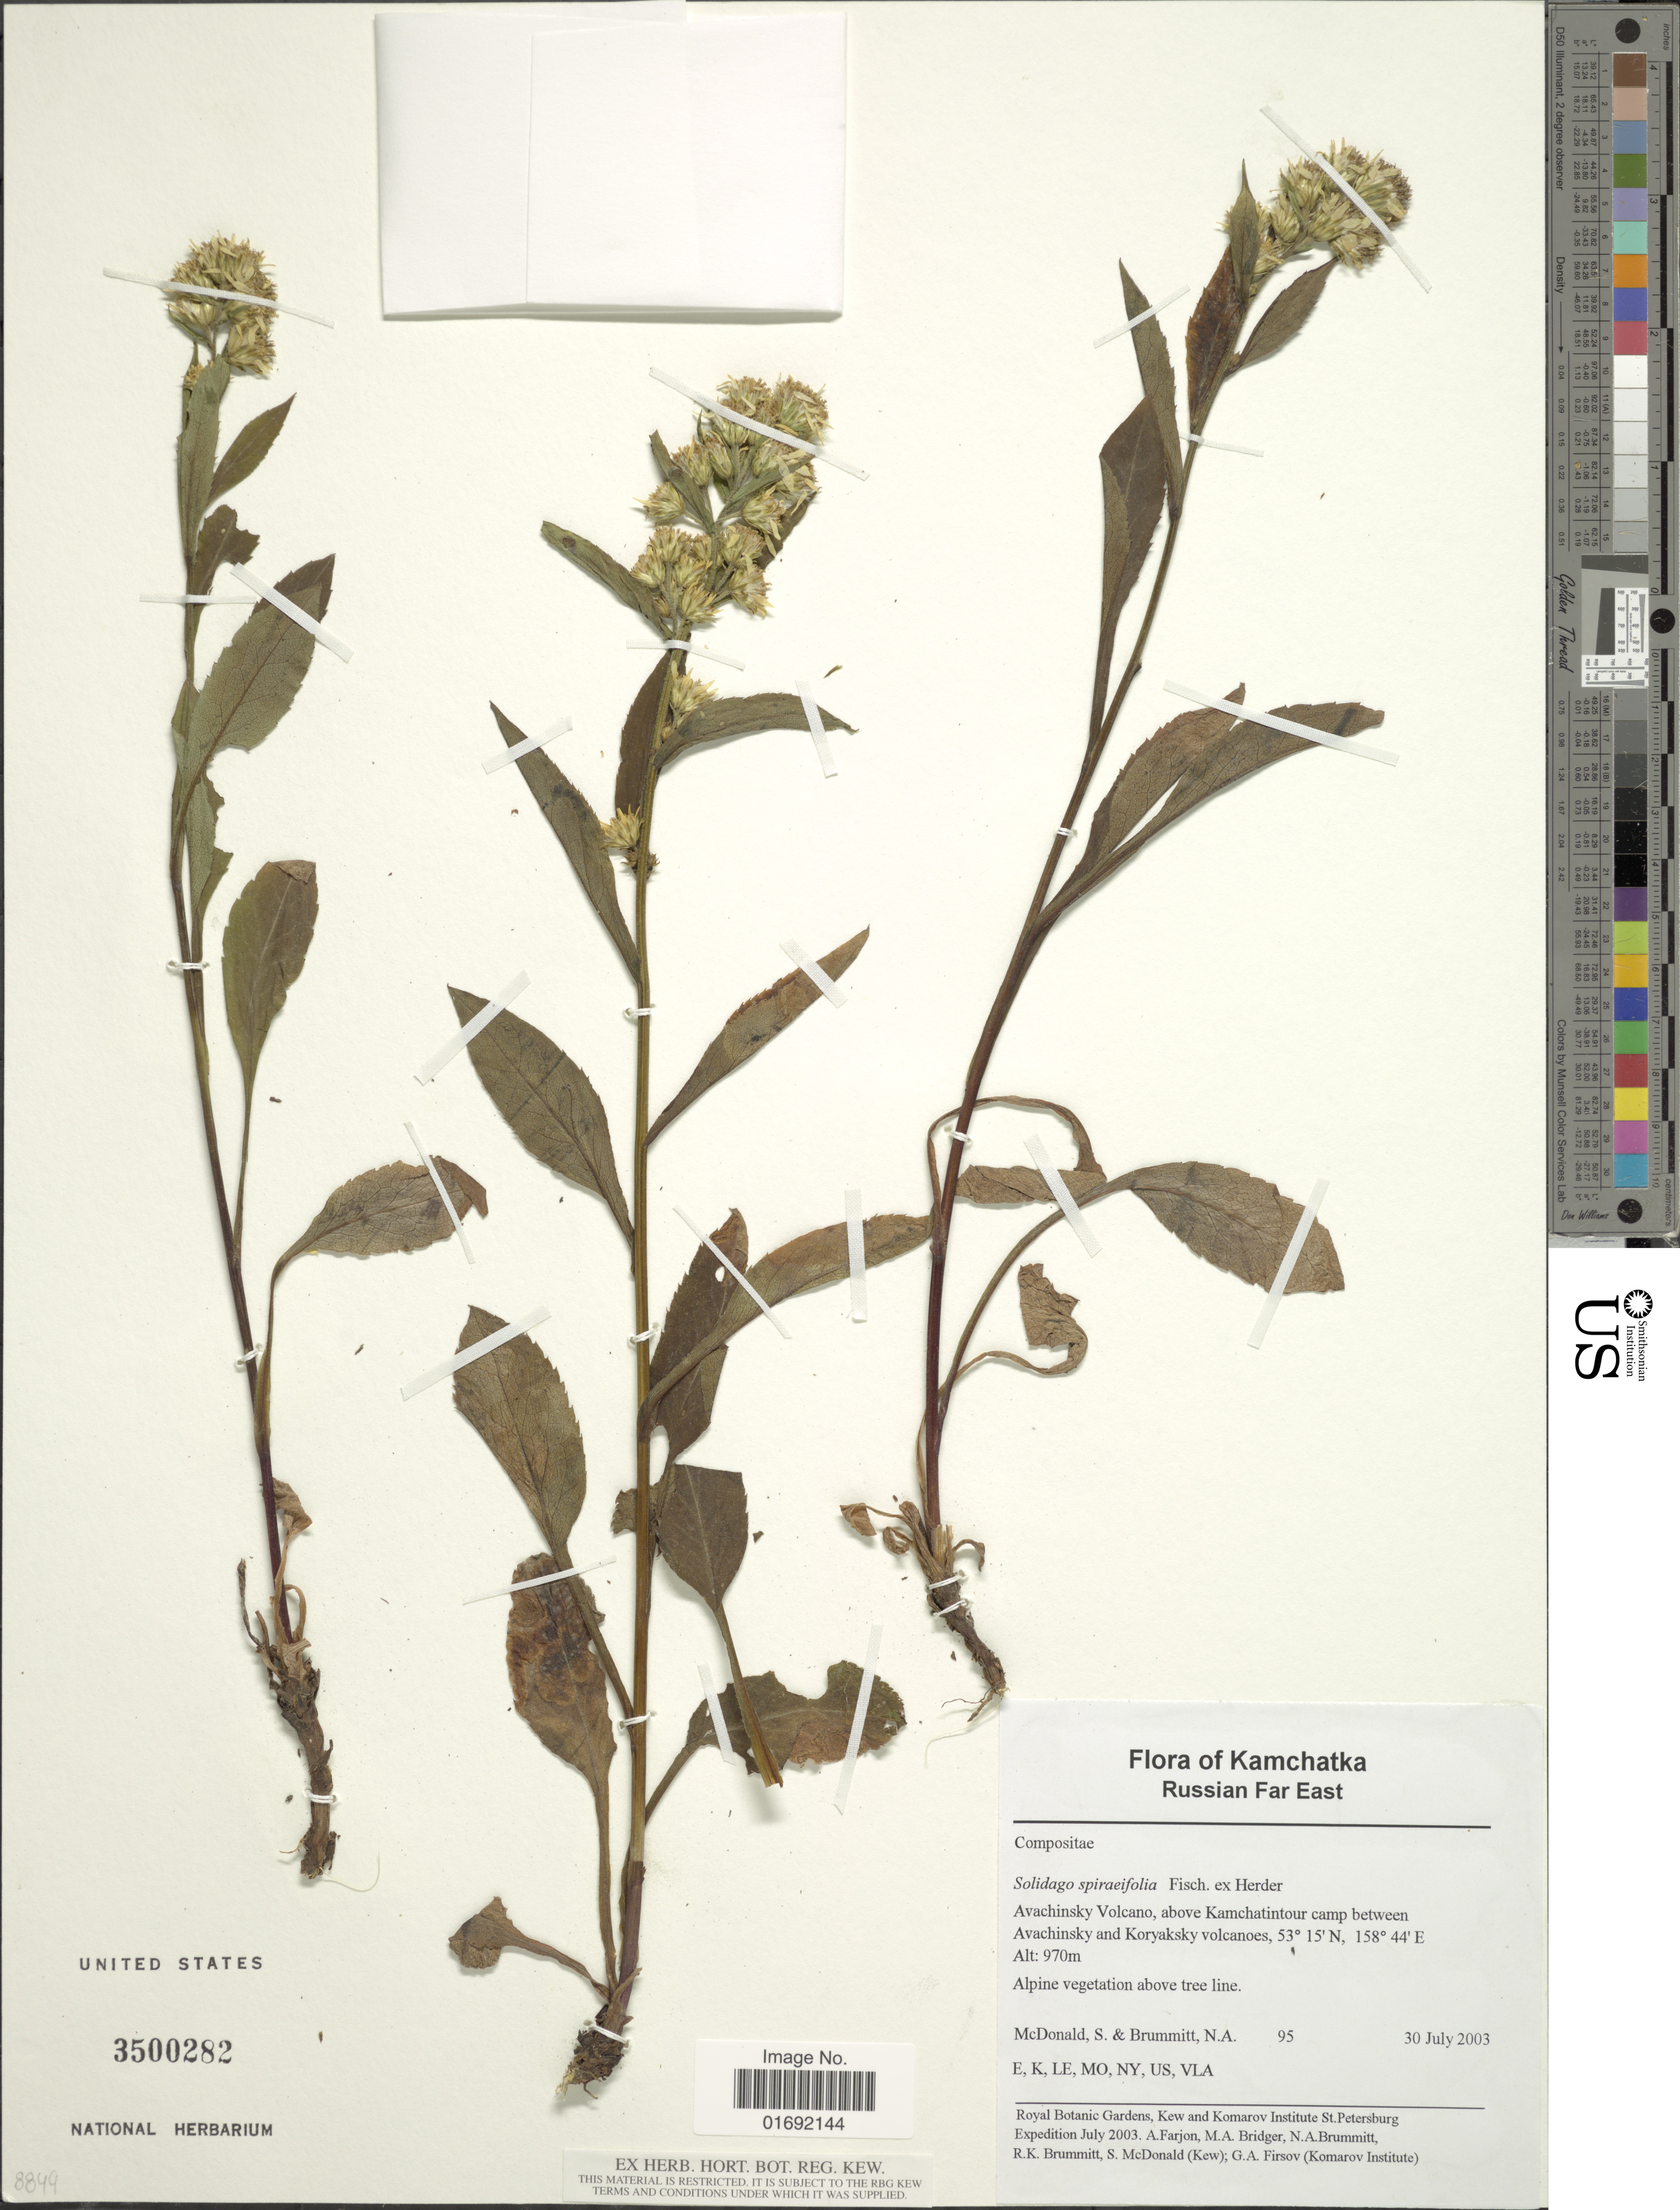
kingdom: Plantae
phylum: Tracheophyta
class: Magnoliopsida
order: Asterales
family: Asteraceae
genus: Solidago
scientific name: Solidago spiraeifolia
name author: Fisch. ex Herd.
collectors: S. McDonald & N. A . Brummitt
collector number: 95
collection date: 2003-07-30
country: Russian Federation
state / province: Kamchatka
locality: Russian Far East, Avachinsky Volcano, above Kamchatintour camp between Avachinsky and Koryaksky volcanoes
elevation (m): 970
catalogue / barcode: US 3500282